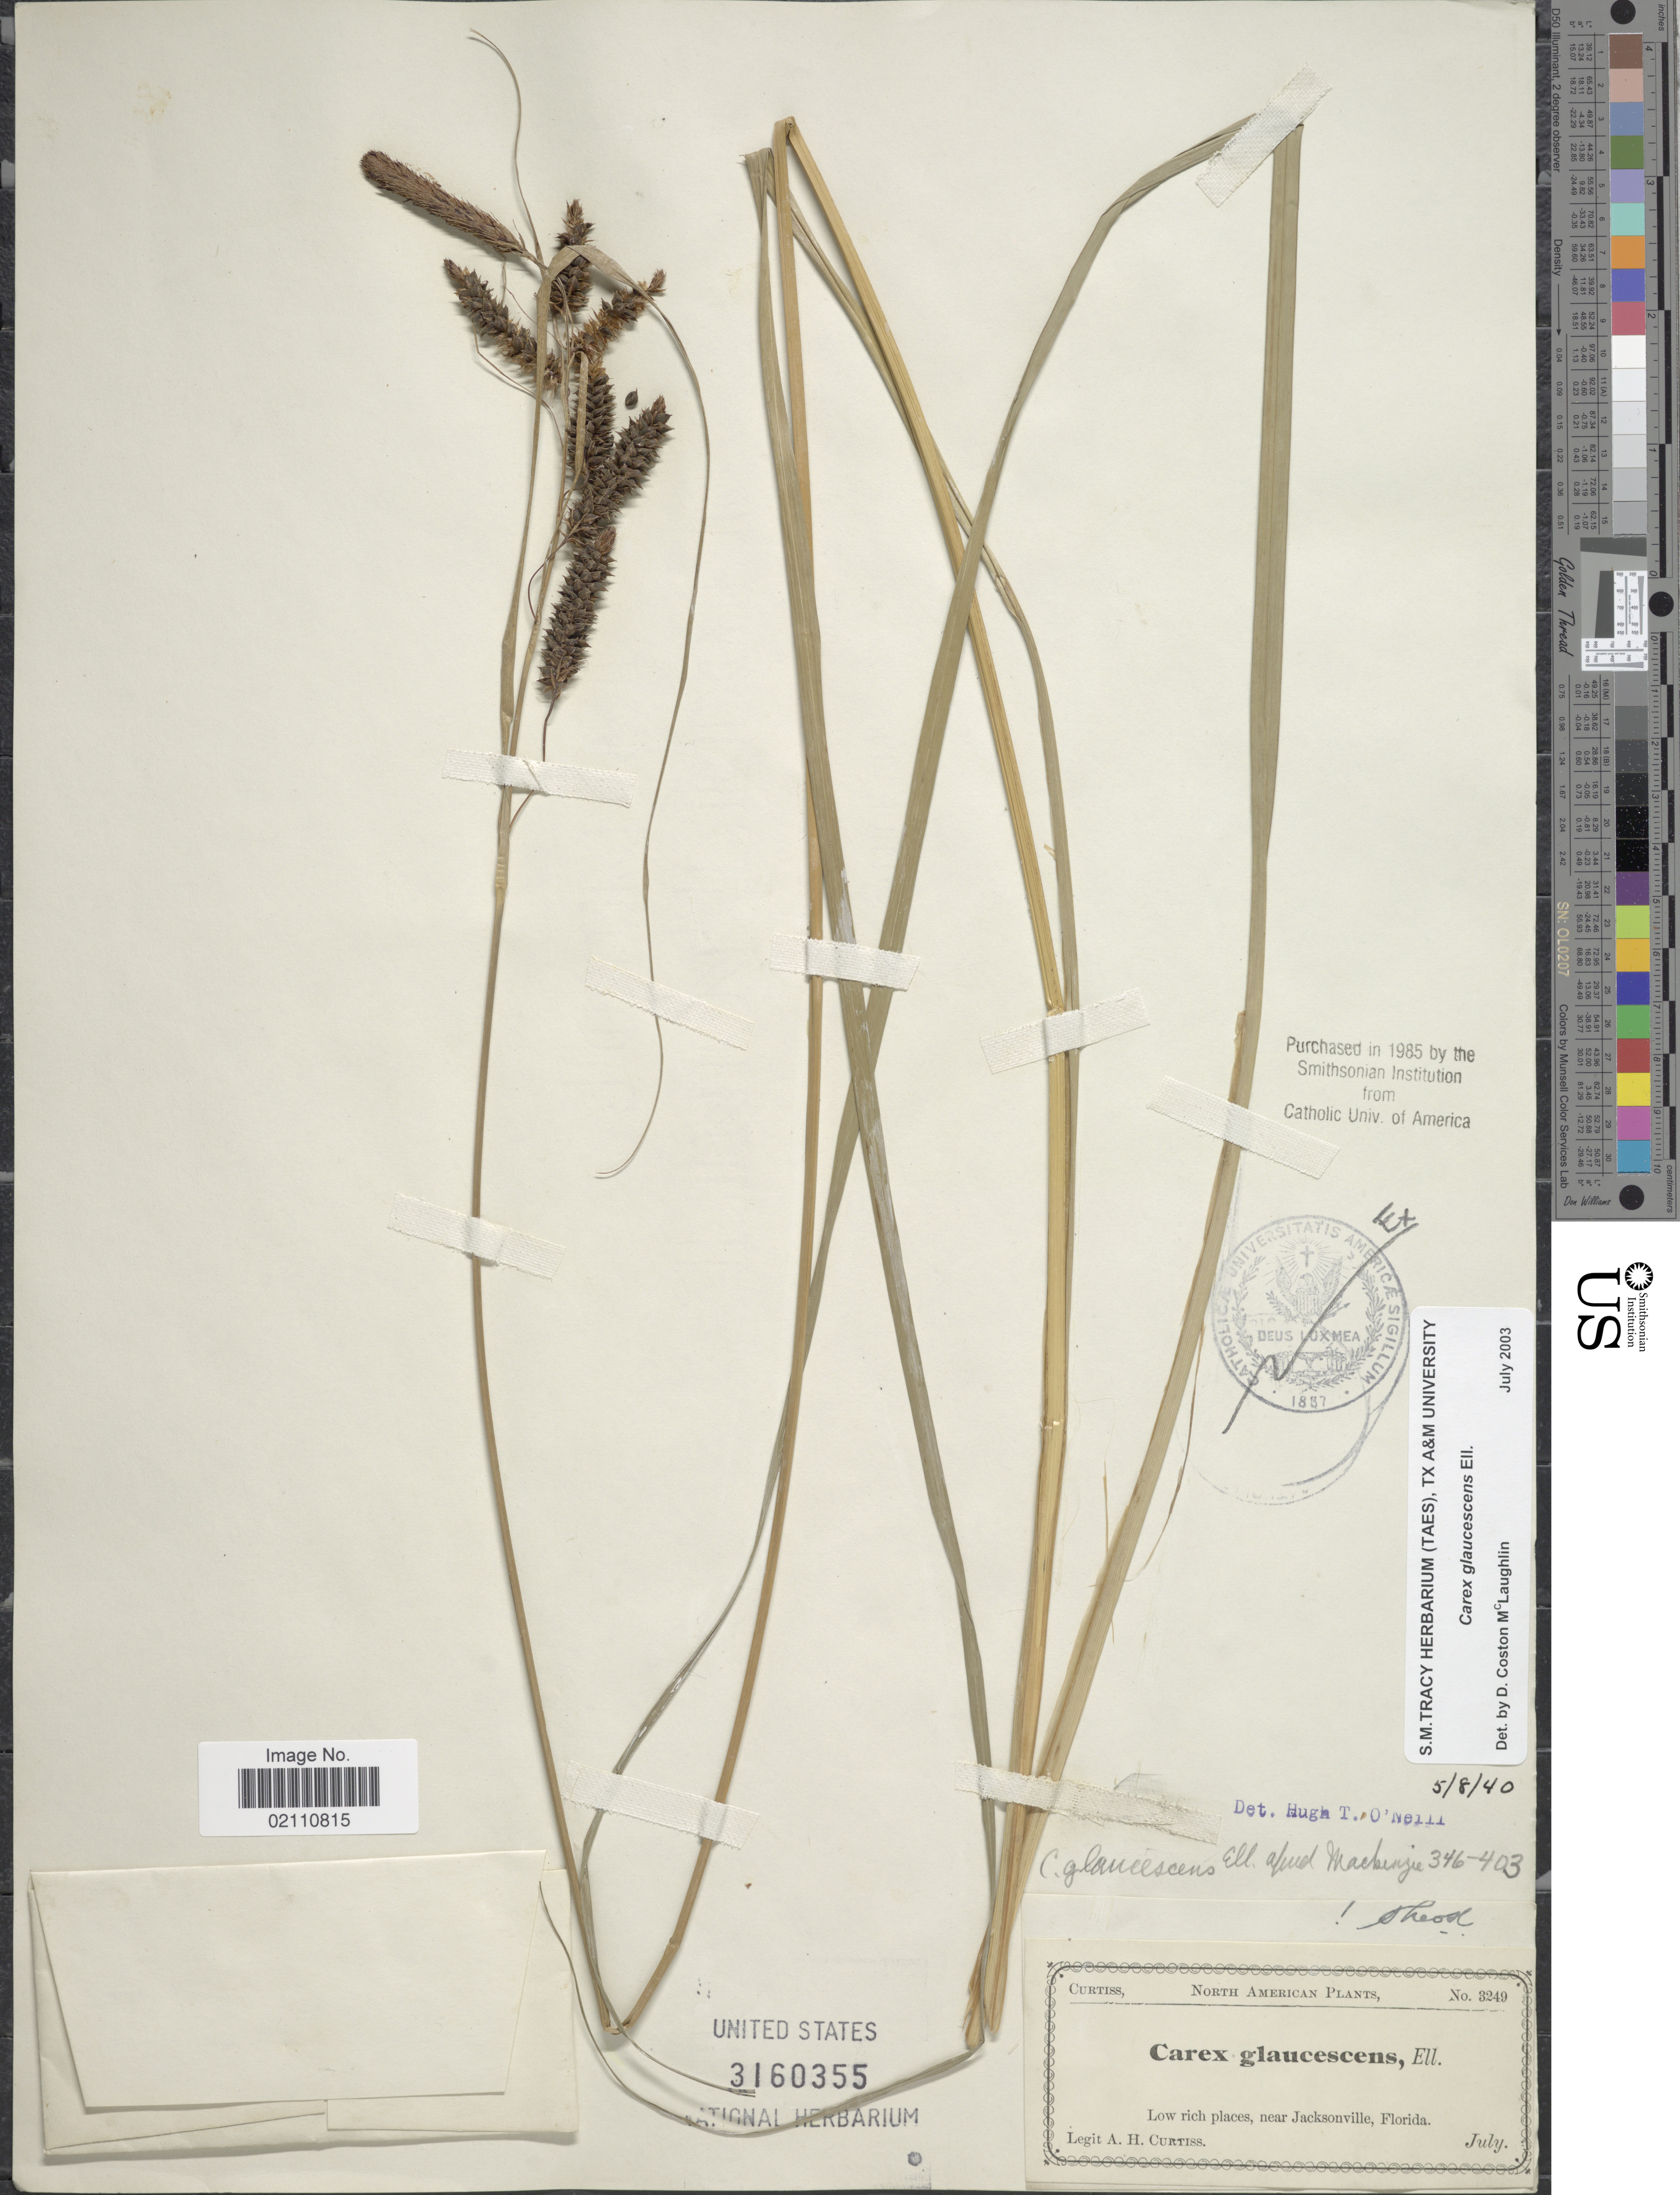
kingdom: Plantae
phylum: Tracheophyta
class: Liliopsida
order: Poales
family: Cyperaceae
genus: Carex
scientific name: Carex glaucescens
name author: Elliott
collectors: A. H. Curtiss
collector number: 3249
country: United States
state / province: Florida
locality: Near Jacksonville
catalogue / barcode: US 3160355